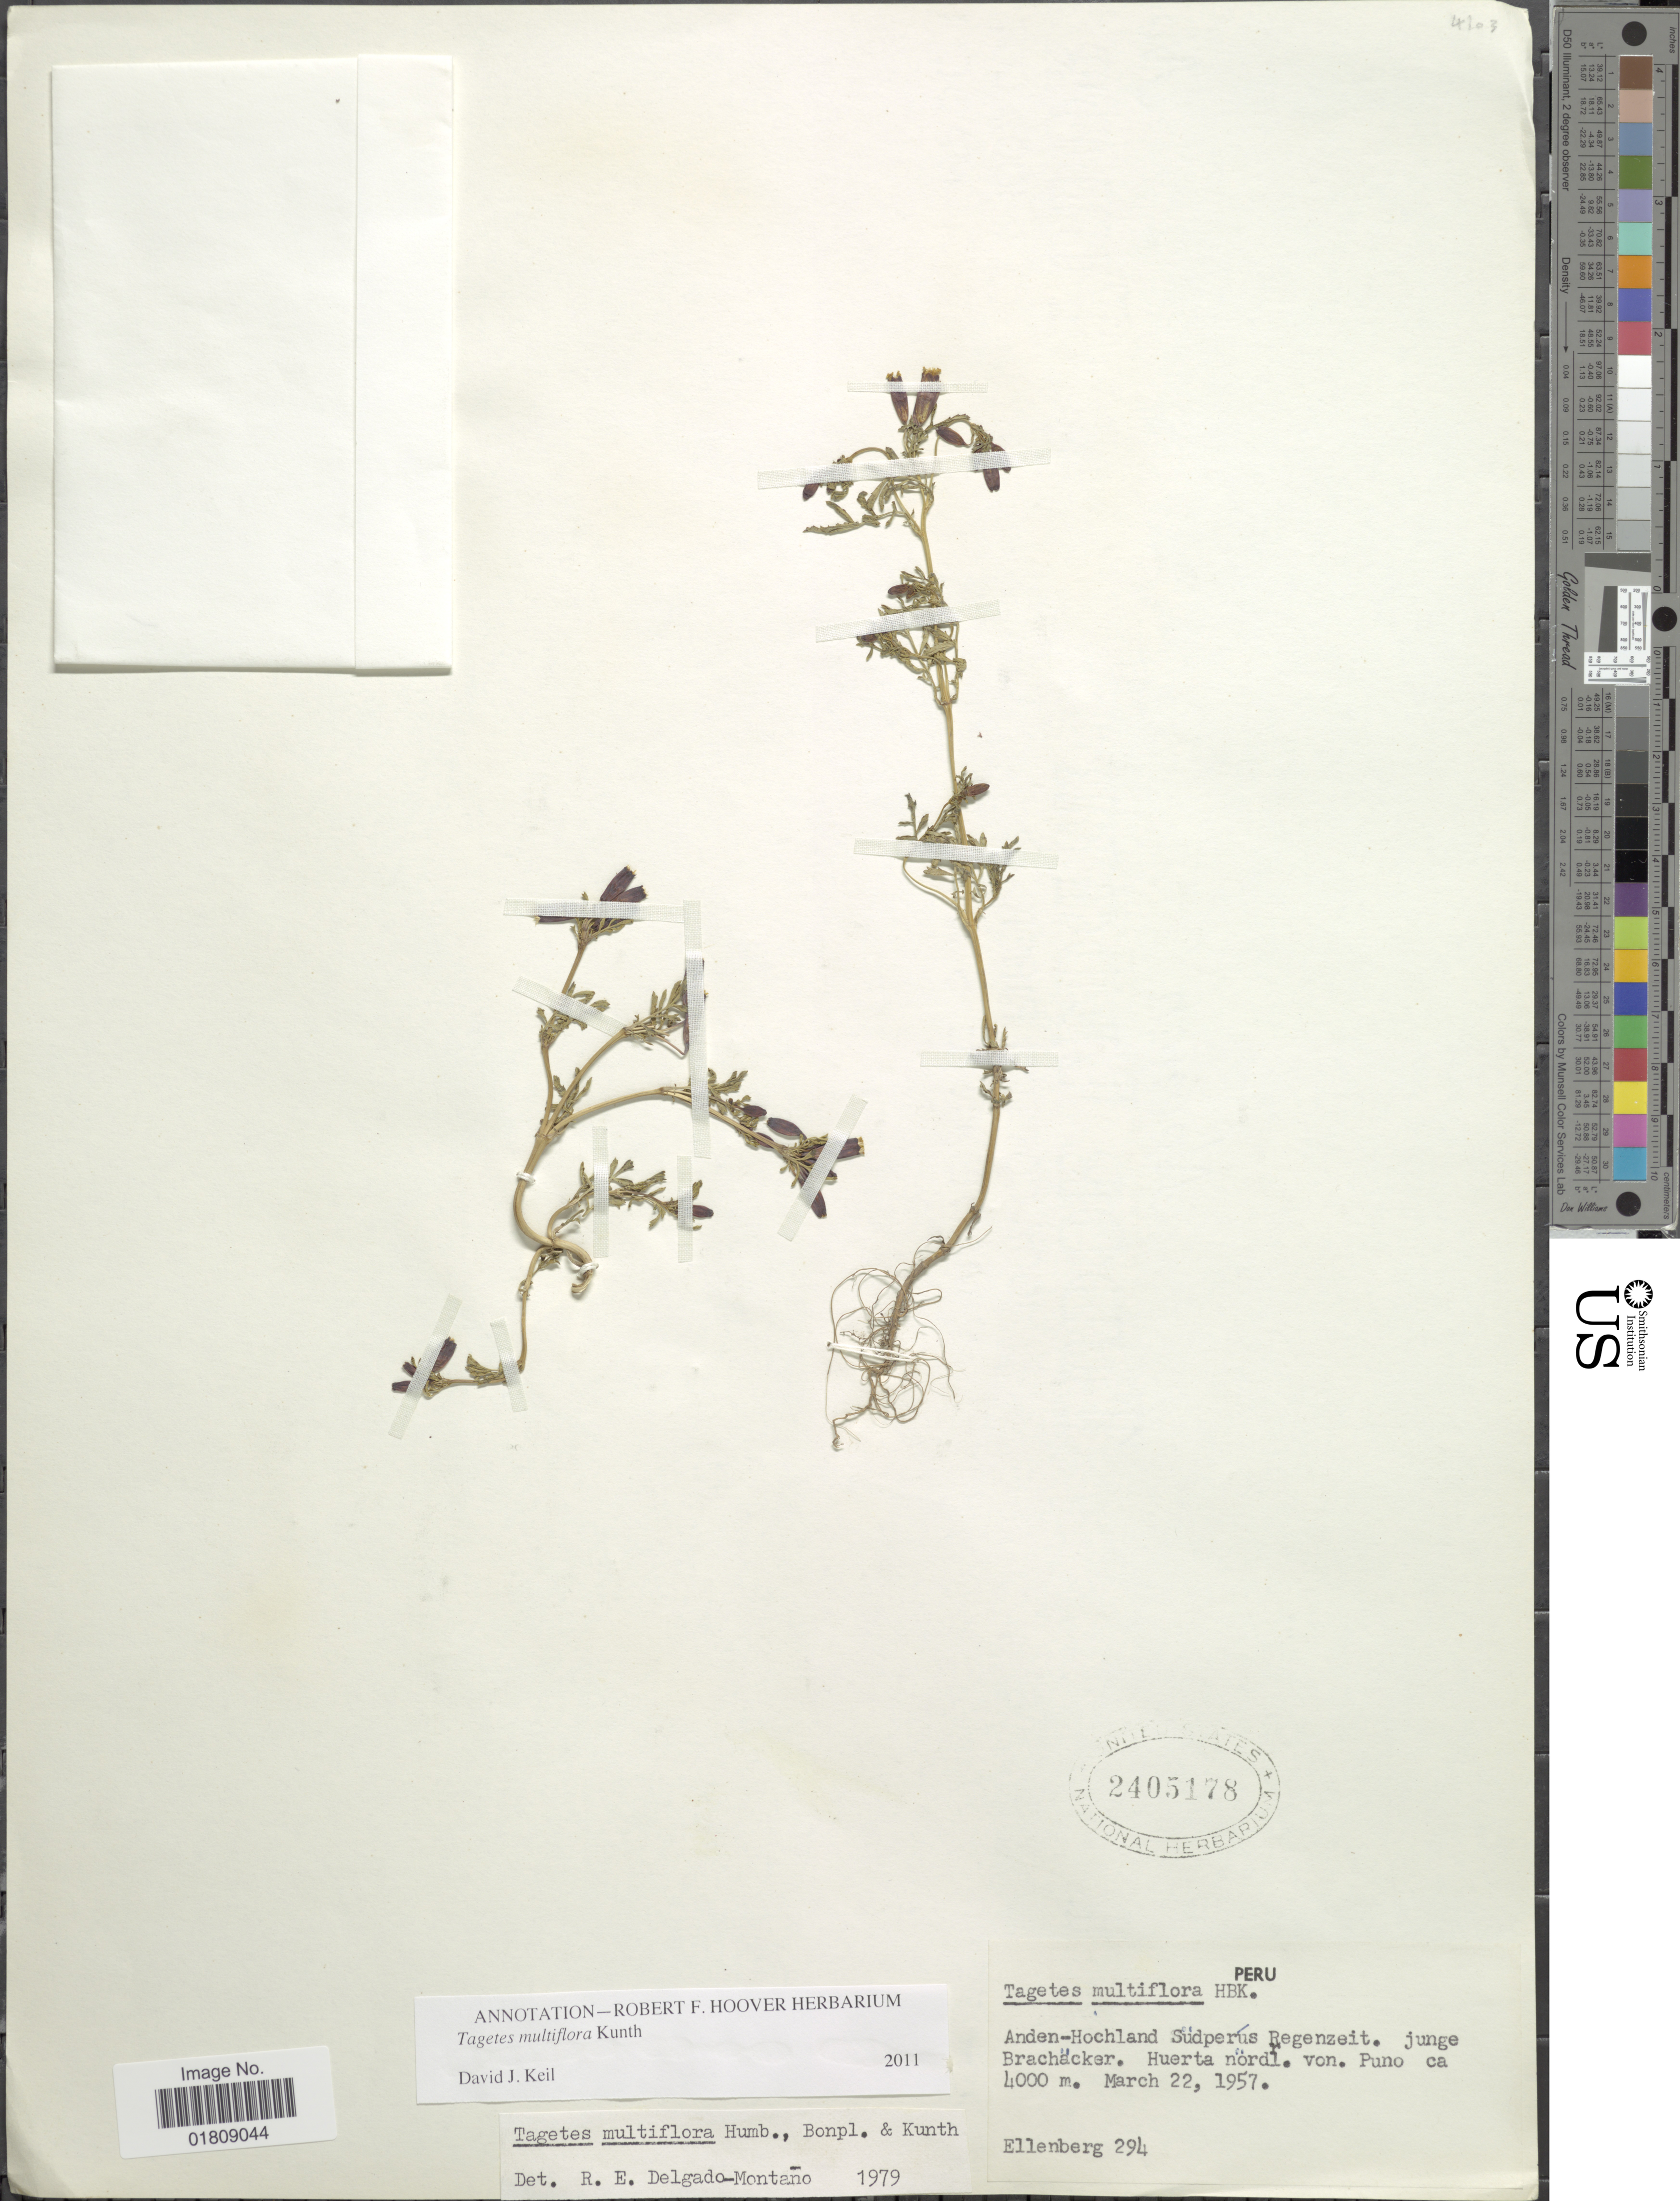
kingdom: Plantae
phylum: Tracheophyta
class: Magnoliopsida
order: Asterales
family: Asteraceae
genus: Tagetes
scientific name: Tagetes multiflora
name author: Kunth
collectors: H. Ellenberg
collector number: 294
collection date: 1957-03-22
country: Peru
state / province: Puno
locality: Anden-Hochland Sudperus Regenzeit, junge Brachacker, Huerta nordl. von. Puni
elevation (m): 4000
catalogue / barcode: US 2405178